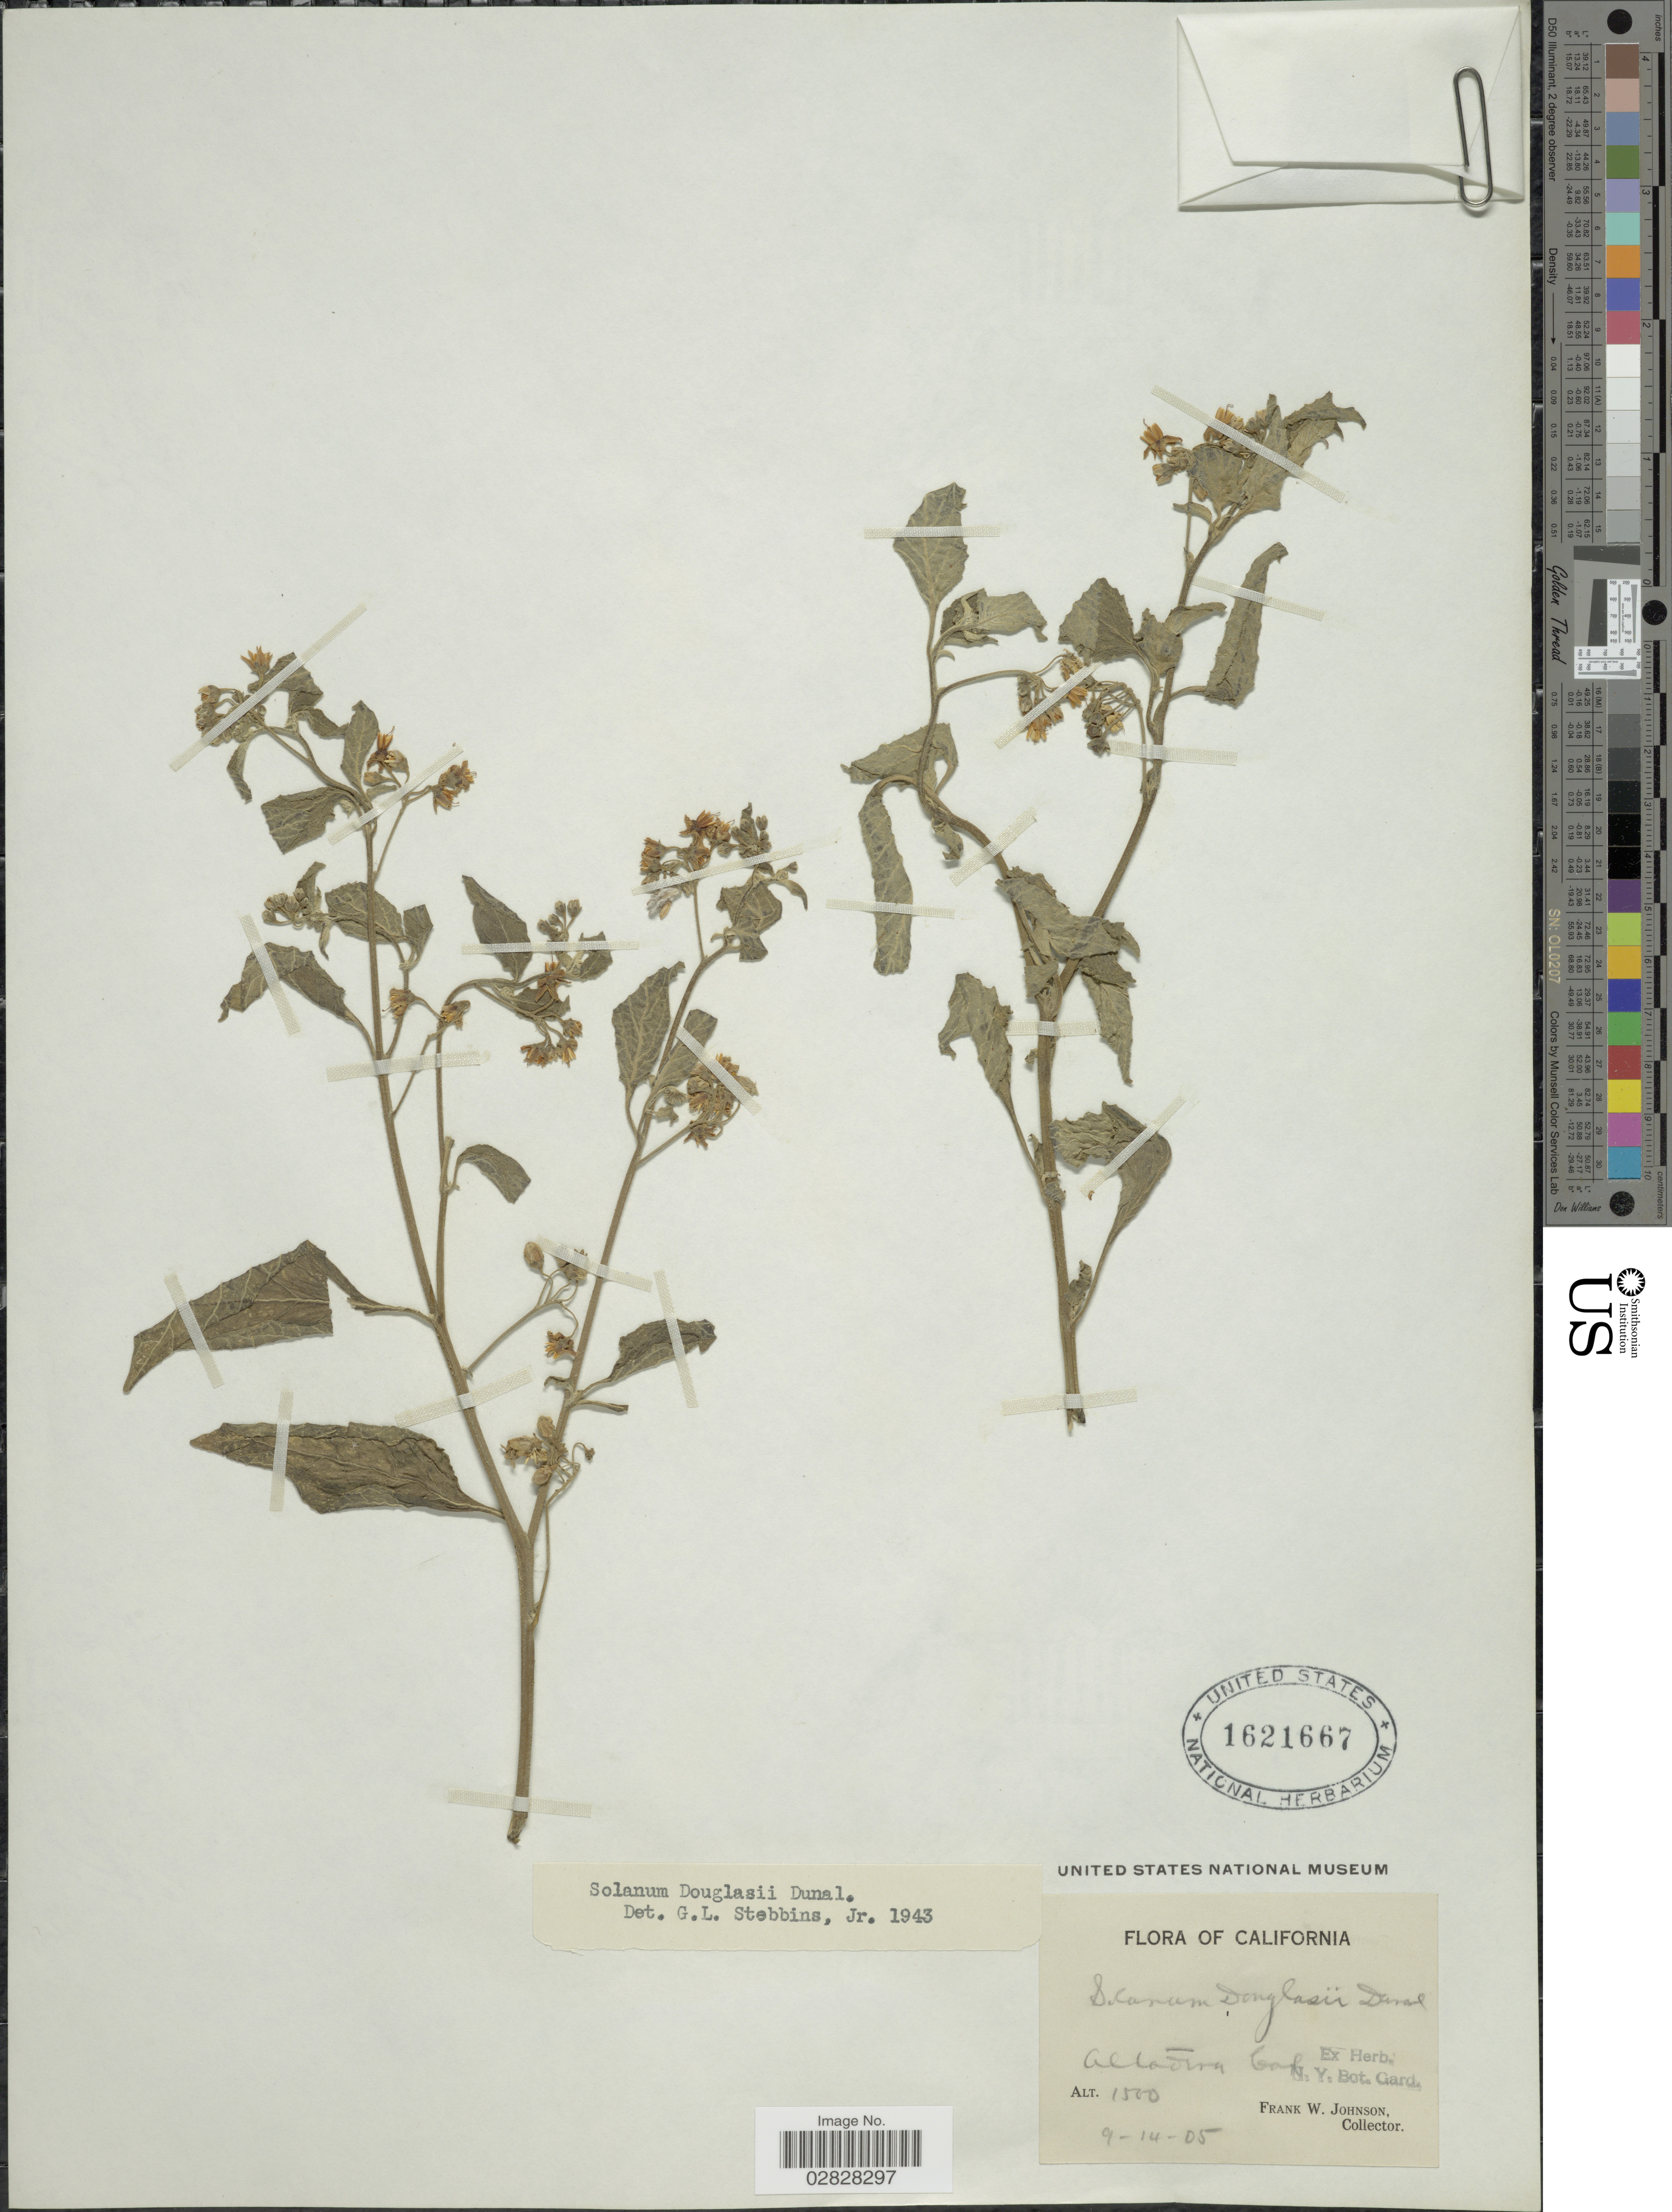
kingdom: Plantae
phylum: Tracheophyta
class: Magnoliopsida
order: Solanales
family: Solanaceae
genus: Solanum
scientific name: Solanum douglasii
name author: Dunal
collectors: F. W. Johnson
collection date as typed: Transcribed d/m/y: 14/9/5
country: United States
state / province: California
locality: Alladora bank.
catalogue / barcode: US 1621667